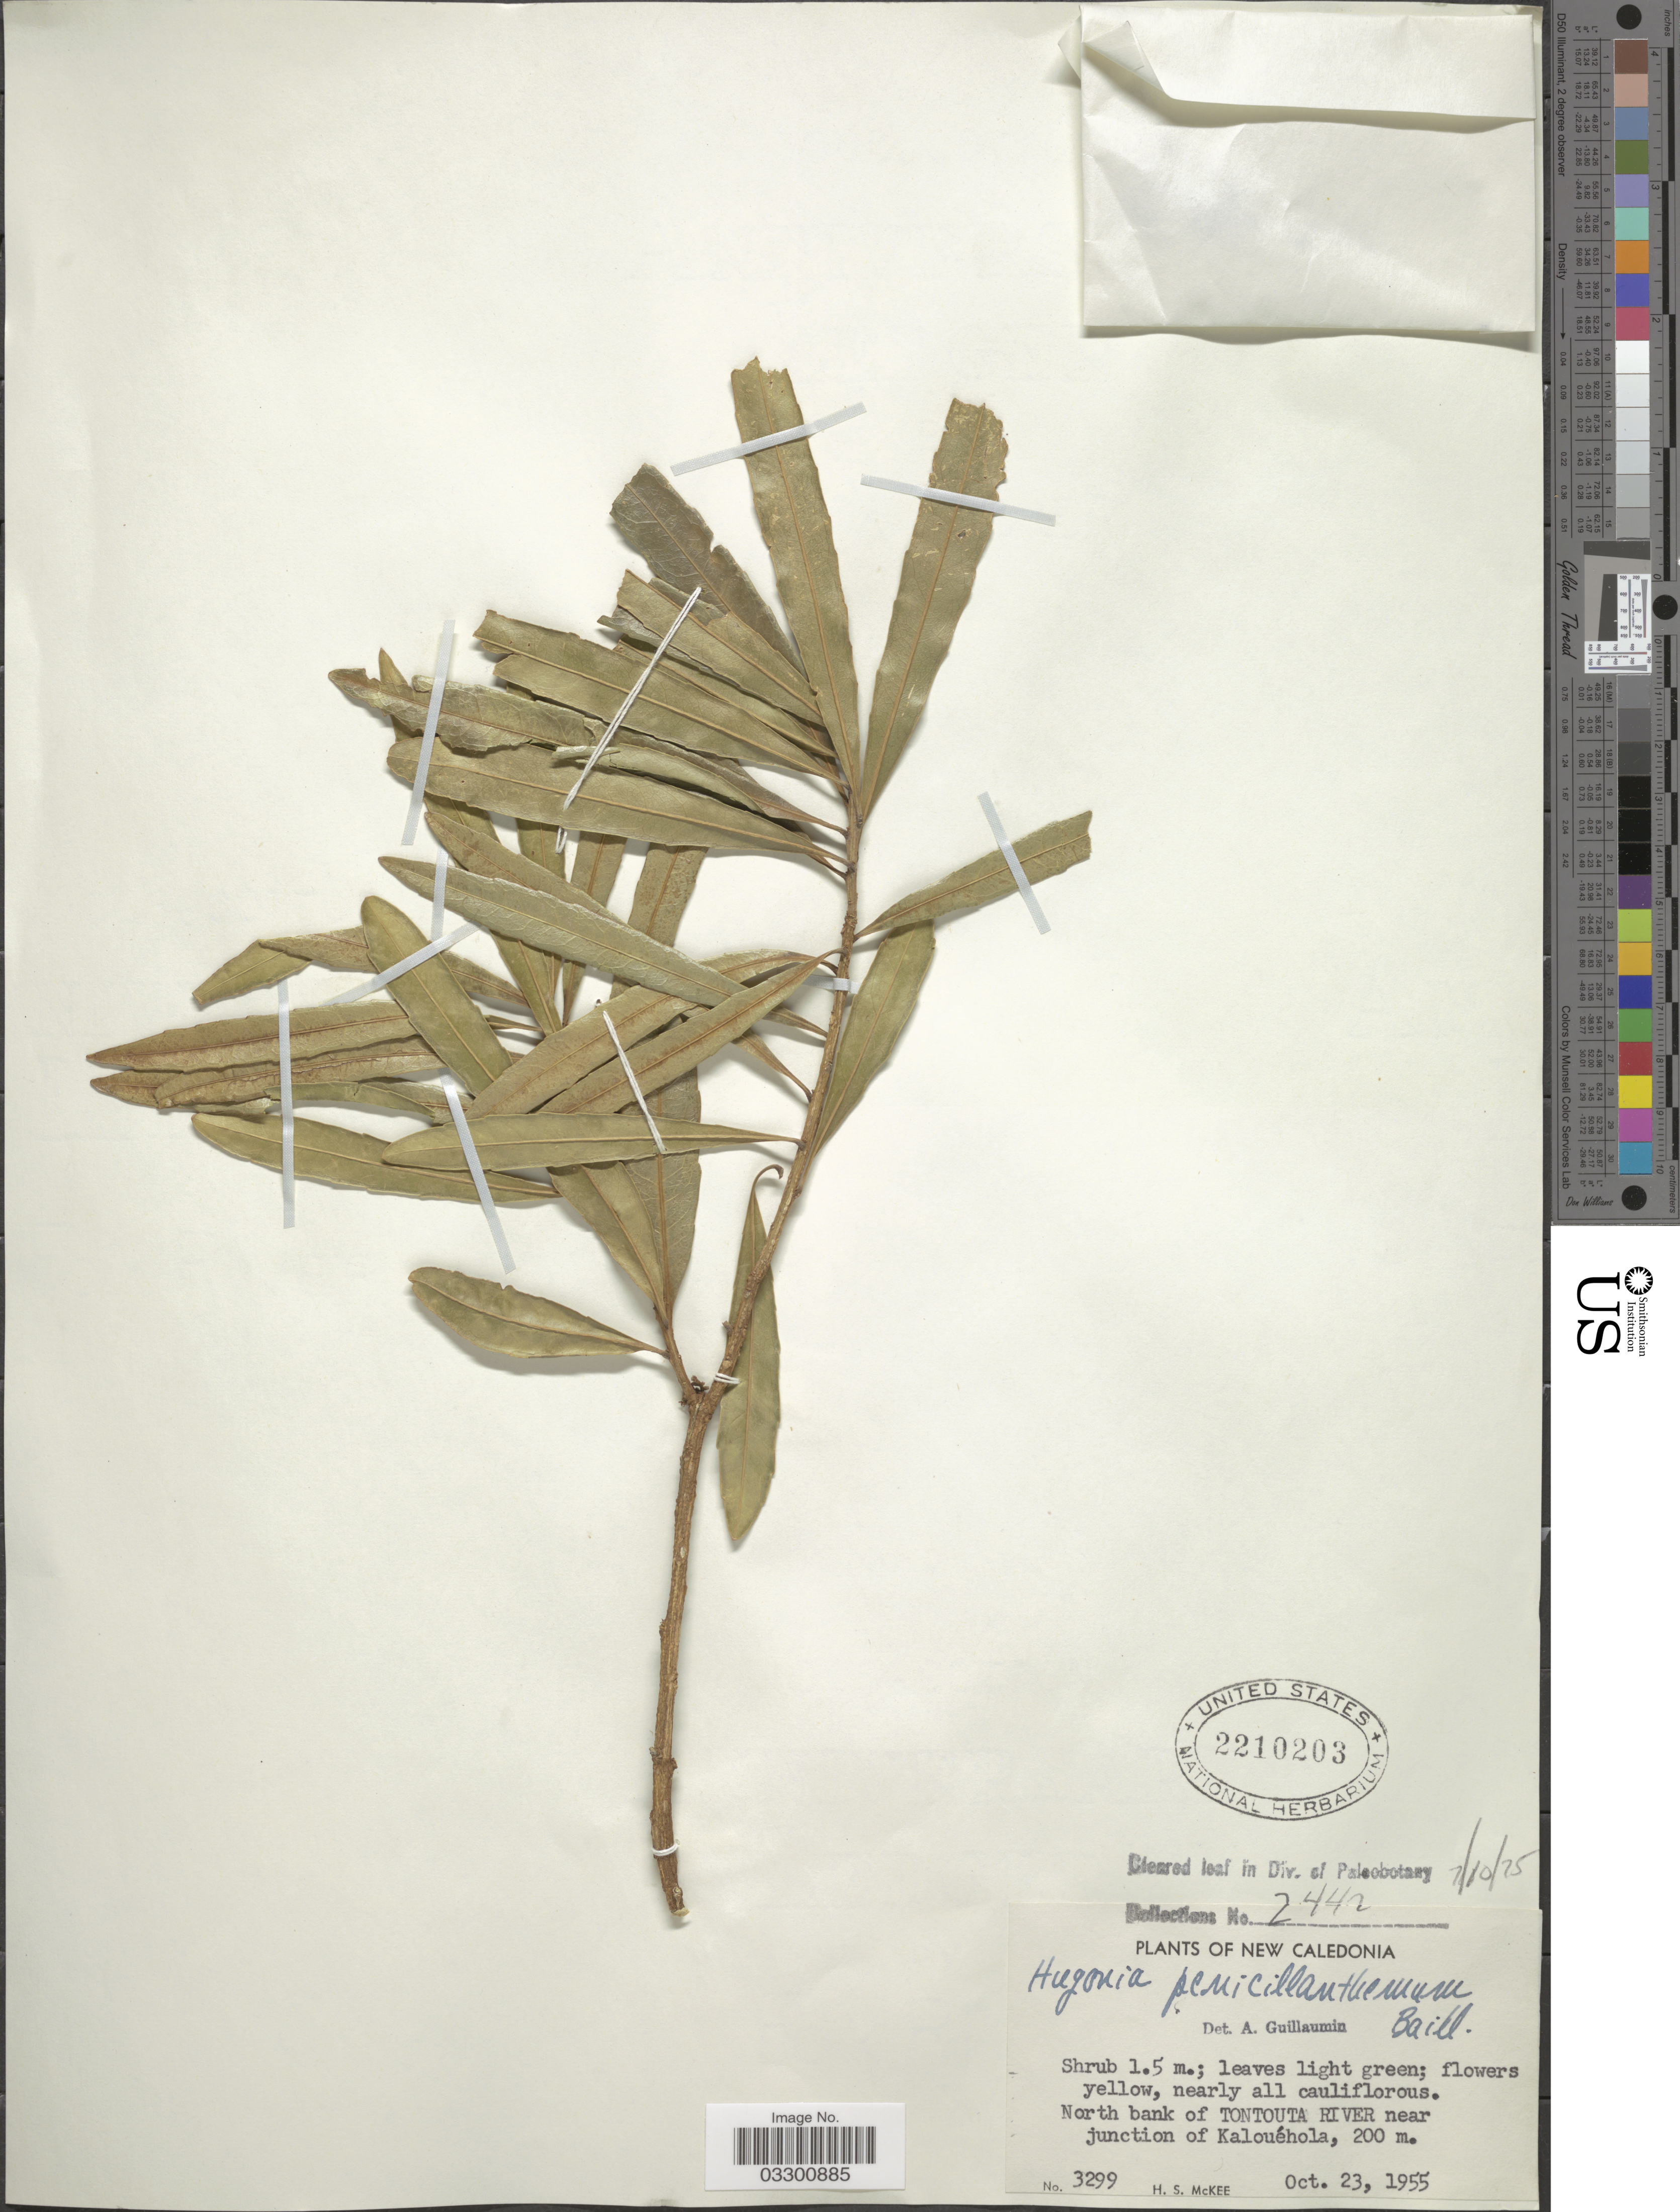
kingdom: Plantae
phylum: Tracheophyta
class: Magnoliopsida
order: Malpighiales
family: Linaceae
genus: Hugonia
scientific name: Hugonia penicillanthemum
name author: Baill. ex Pancher & Sebert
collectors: H. S. McKee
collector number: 3299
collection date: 1955-10-23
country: New Caledonia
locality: North bank of Tontouta River near junction of Kalouéhola.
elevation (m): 200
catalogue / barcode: US 2210203